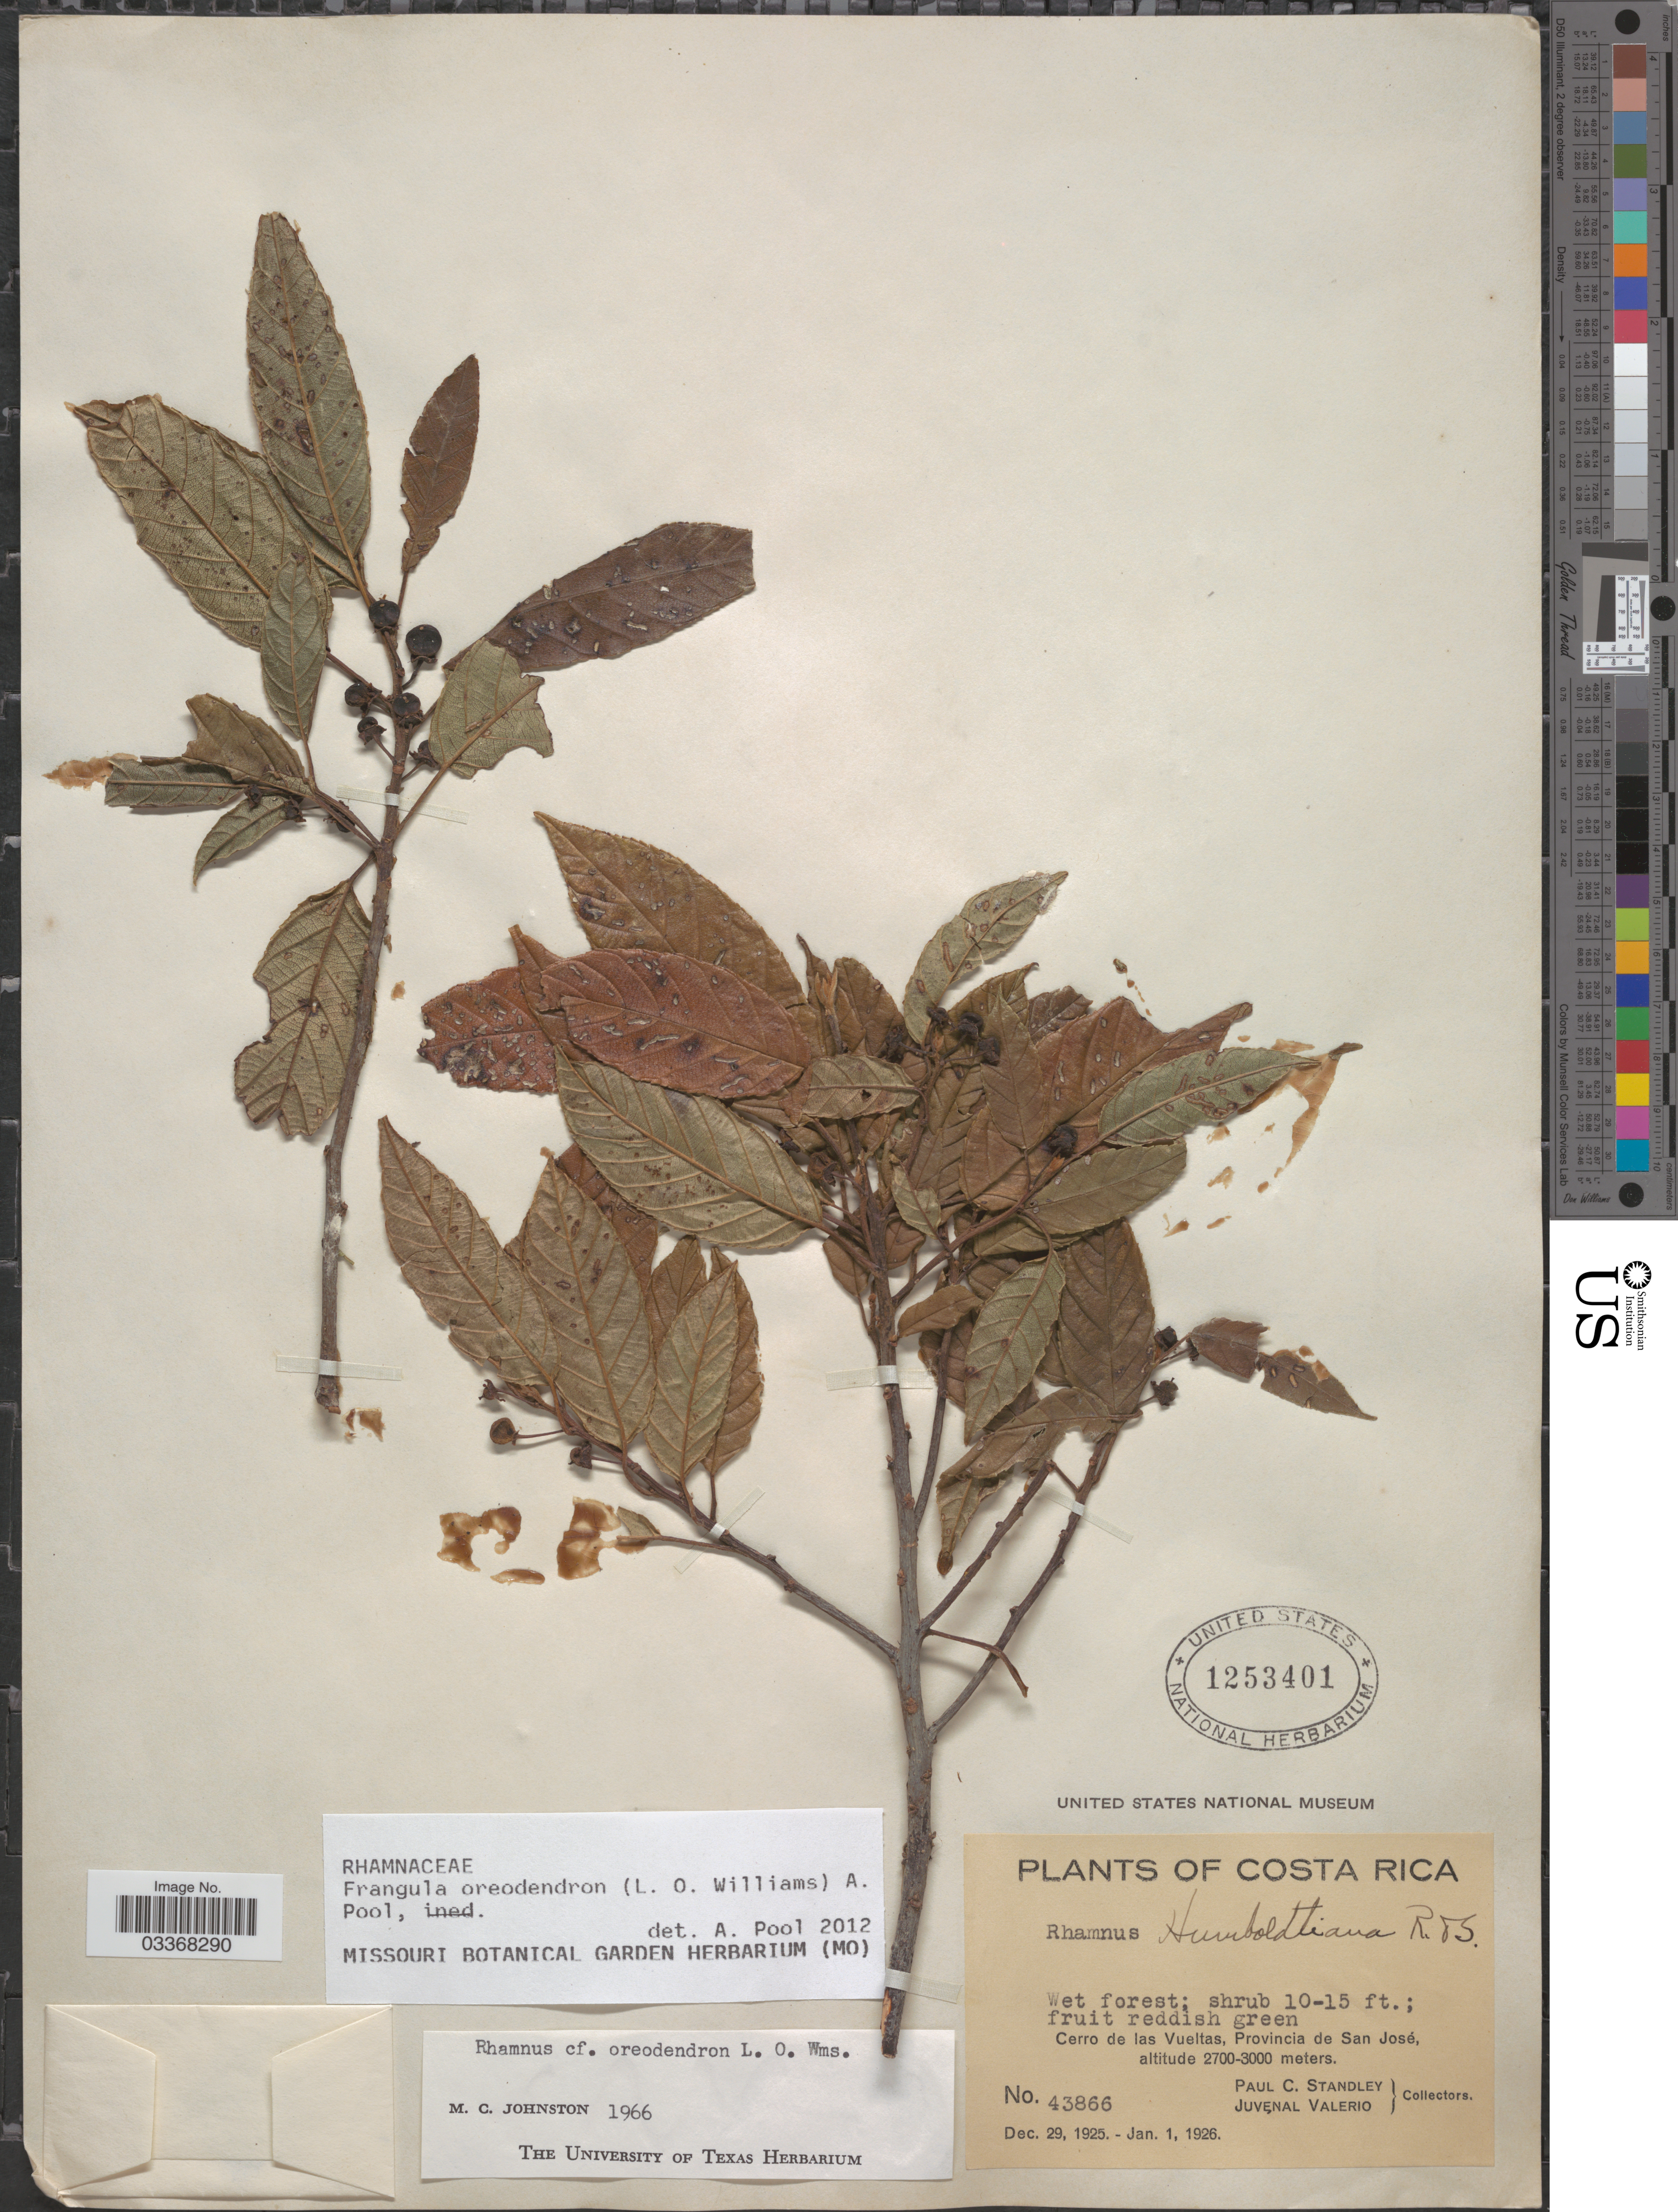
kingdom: Plantae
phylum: Tracheophyta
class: Magnoliopsida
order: Rosales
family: Rhamnaceae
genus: Frangula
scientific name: Frangula oreodendron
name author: (L.O. Williams) A. Pool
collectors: P. C. Standley & J. Valerio R.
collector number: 43866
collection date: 1925-12-29/1926-01-01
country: Costa Rica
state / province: San José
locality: Cerro de las Vueltas.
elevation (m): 2700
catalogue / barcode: US 1253401